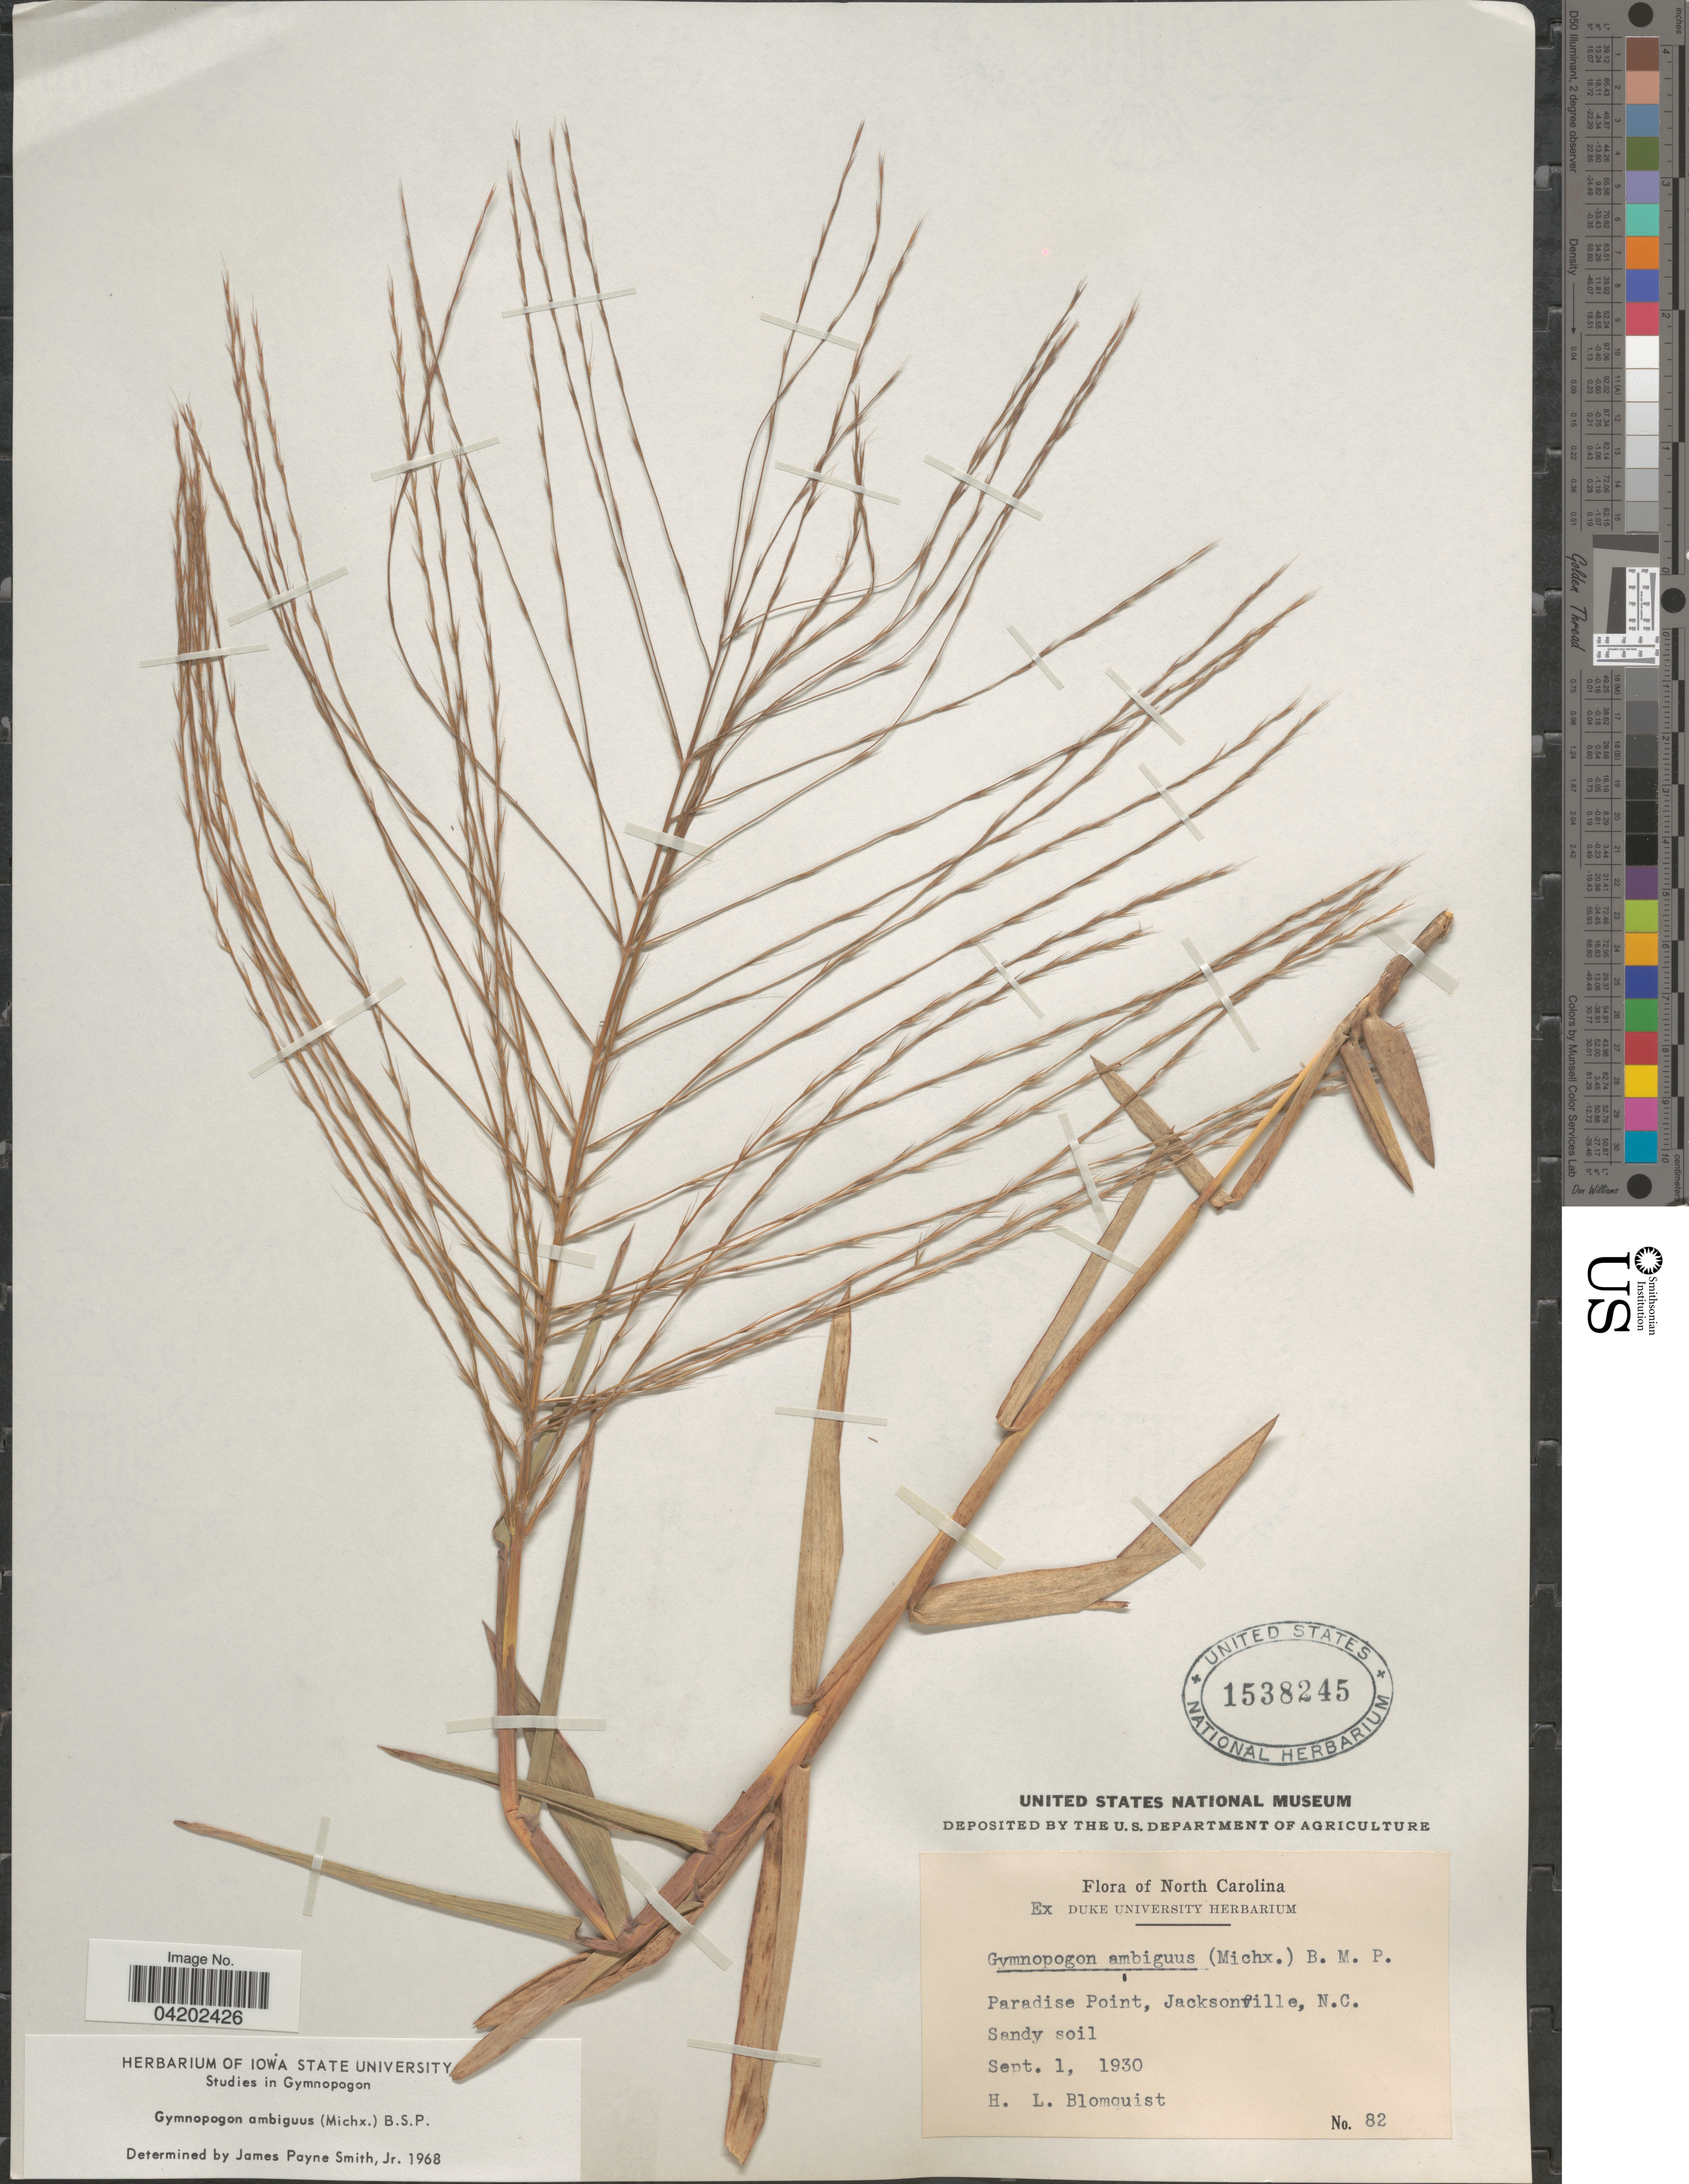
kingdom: Plantae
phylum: Tracheophyta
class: Liliopsida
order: Poales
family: Poaceae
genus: Gymnopogon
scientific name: Gymnopogon ambiguus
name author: (Michx.) Britton, Stearns & Poggenb.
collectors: H. Blomquist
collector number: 82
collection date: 1930-09-01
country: United States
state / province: North Carolina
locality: Paradise Point, Jacksonville.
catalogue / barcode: US 1538245